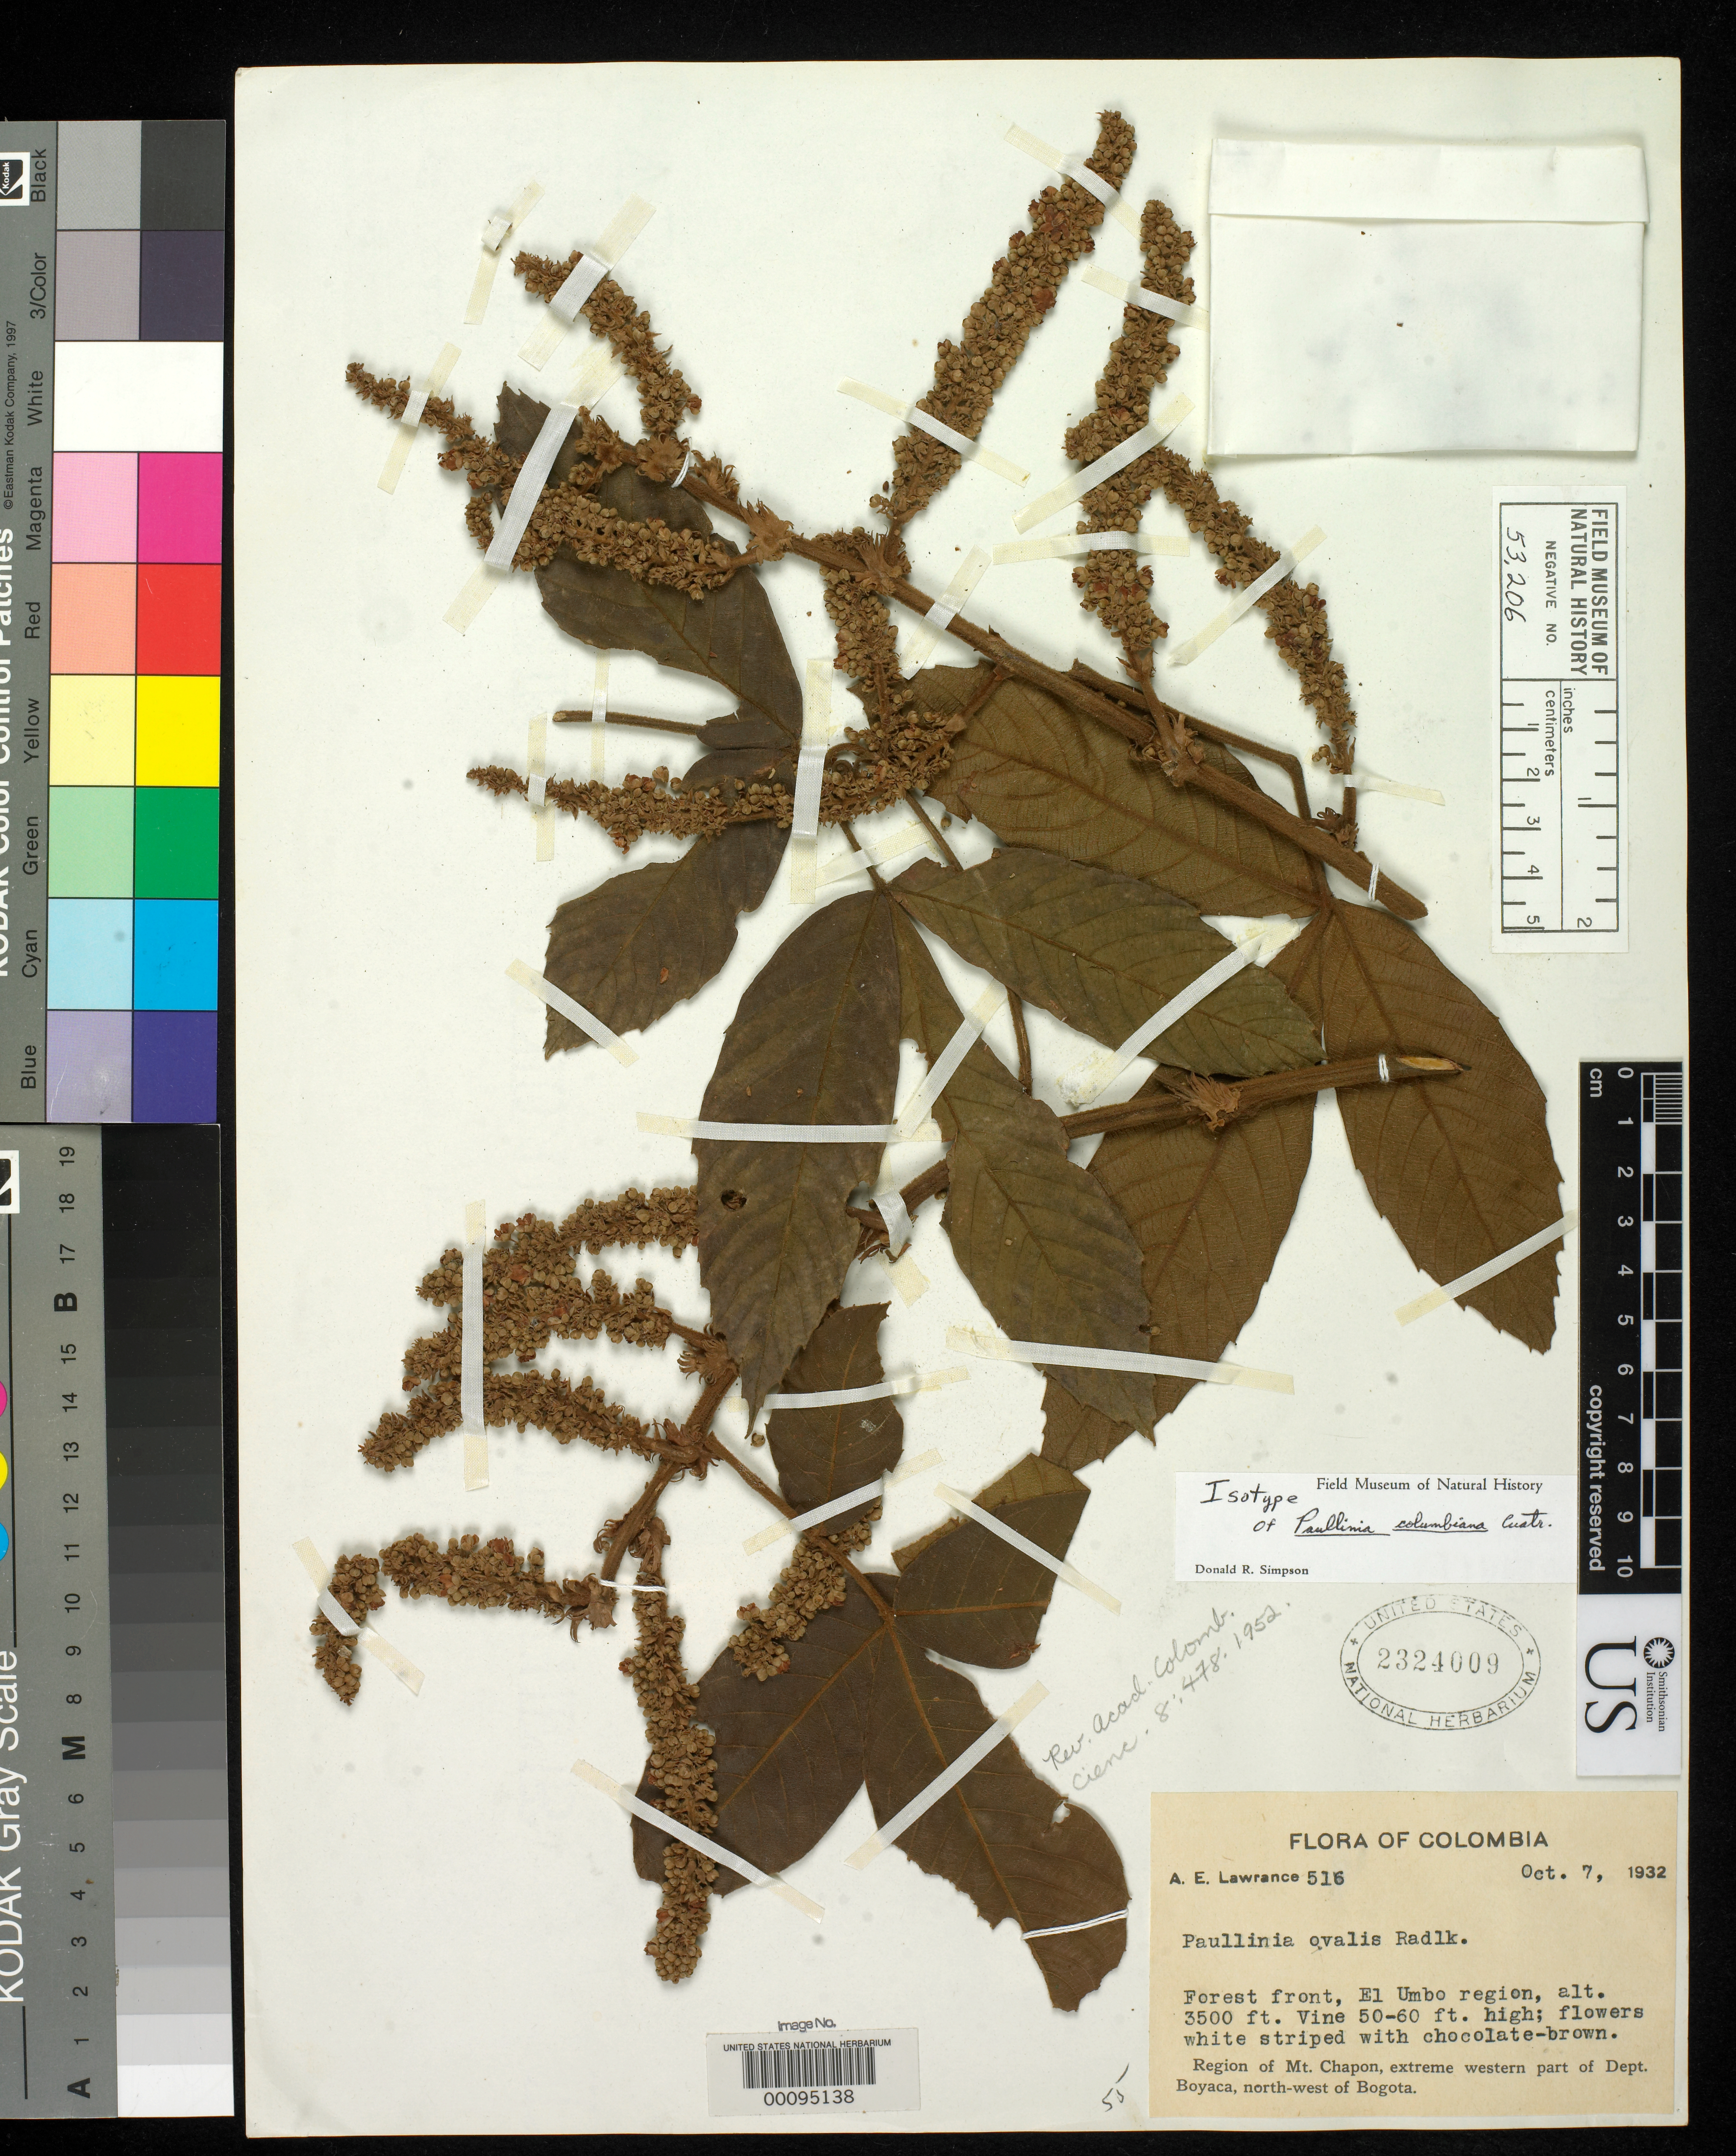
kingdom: Plantae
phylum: Tracheophyta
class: Magnoliopsida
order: Sapindales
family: Sapindaceae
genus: Paullinia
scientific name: Paullinia columbiana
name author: Cuatrec.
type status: Isotype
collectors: A. Lawrance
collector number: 516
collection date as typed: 07 Oct 1932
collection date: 1932-10-07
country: Colombia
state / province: Boyacá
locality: Mt. Chapon region, NW of Bogota, El Umbo region.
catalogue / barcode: US 2324009